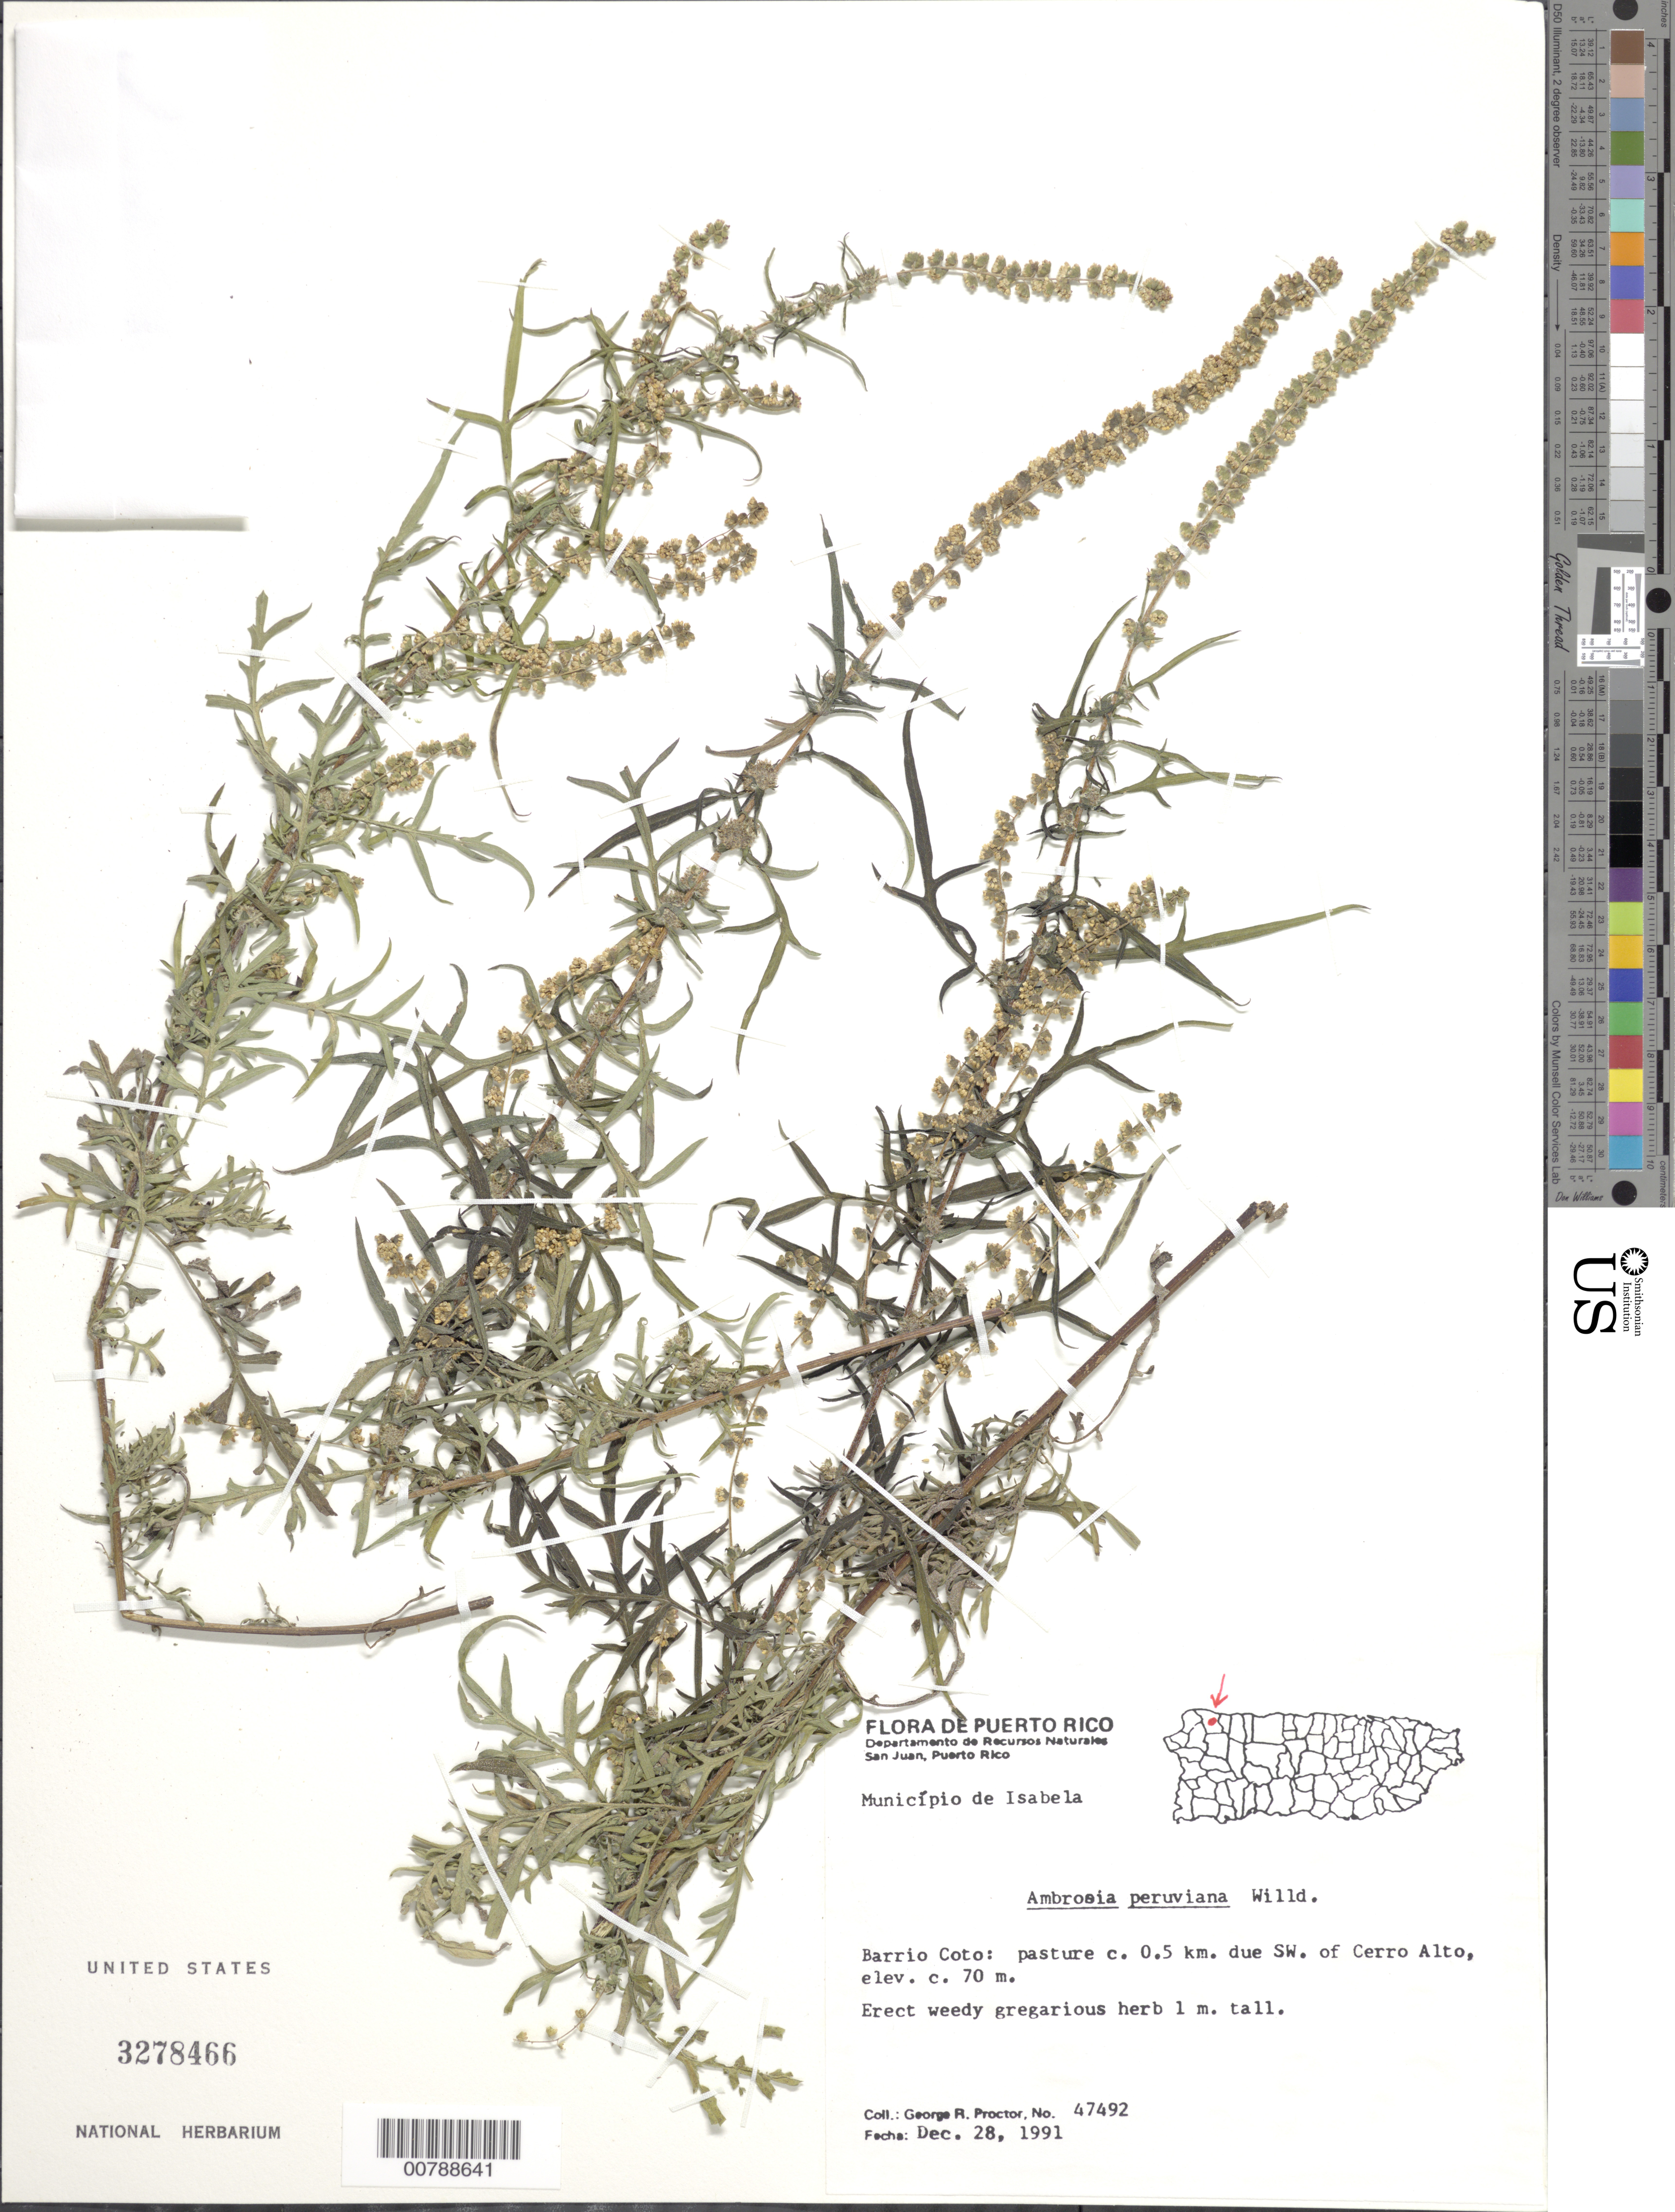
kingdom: Plantae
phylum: Tracheophyta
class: Magnoliopsida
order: Asterales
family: Asteraceae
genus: Ambrosia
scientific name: Ambrosia peruviana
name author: Willd.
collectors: G. R. Proctor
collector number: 47492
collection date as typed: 28 Dec 1991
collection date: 1991-12-28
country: Puerto Rico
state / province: Isabela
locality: Barrio Coto: pasture ca. 0.5 km due SW of Cerro Alto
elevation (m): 70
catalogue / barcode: US 3278466